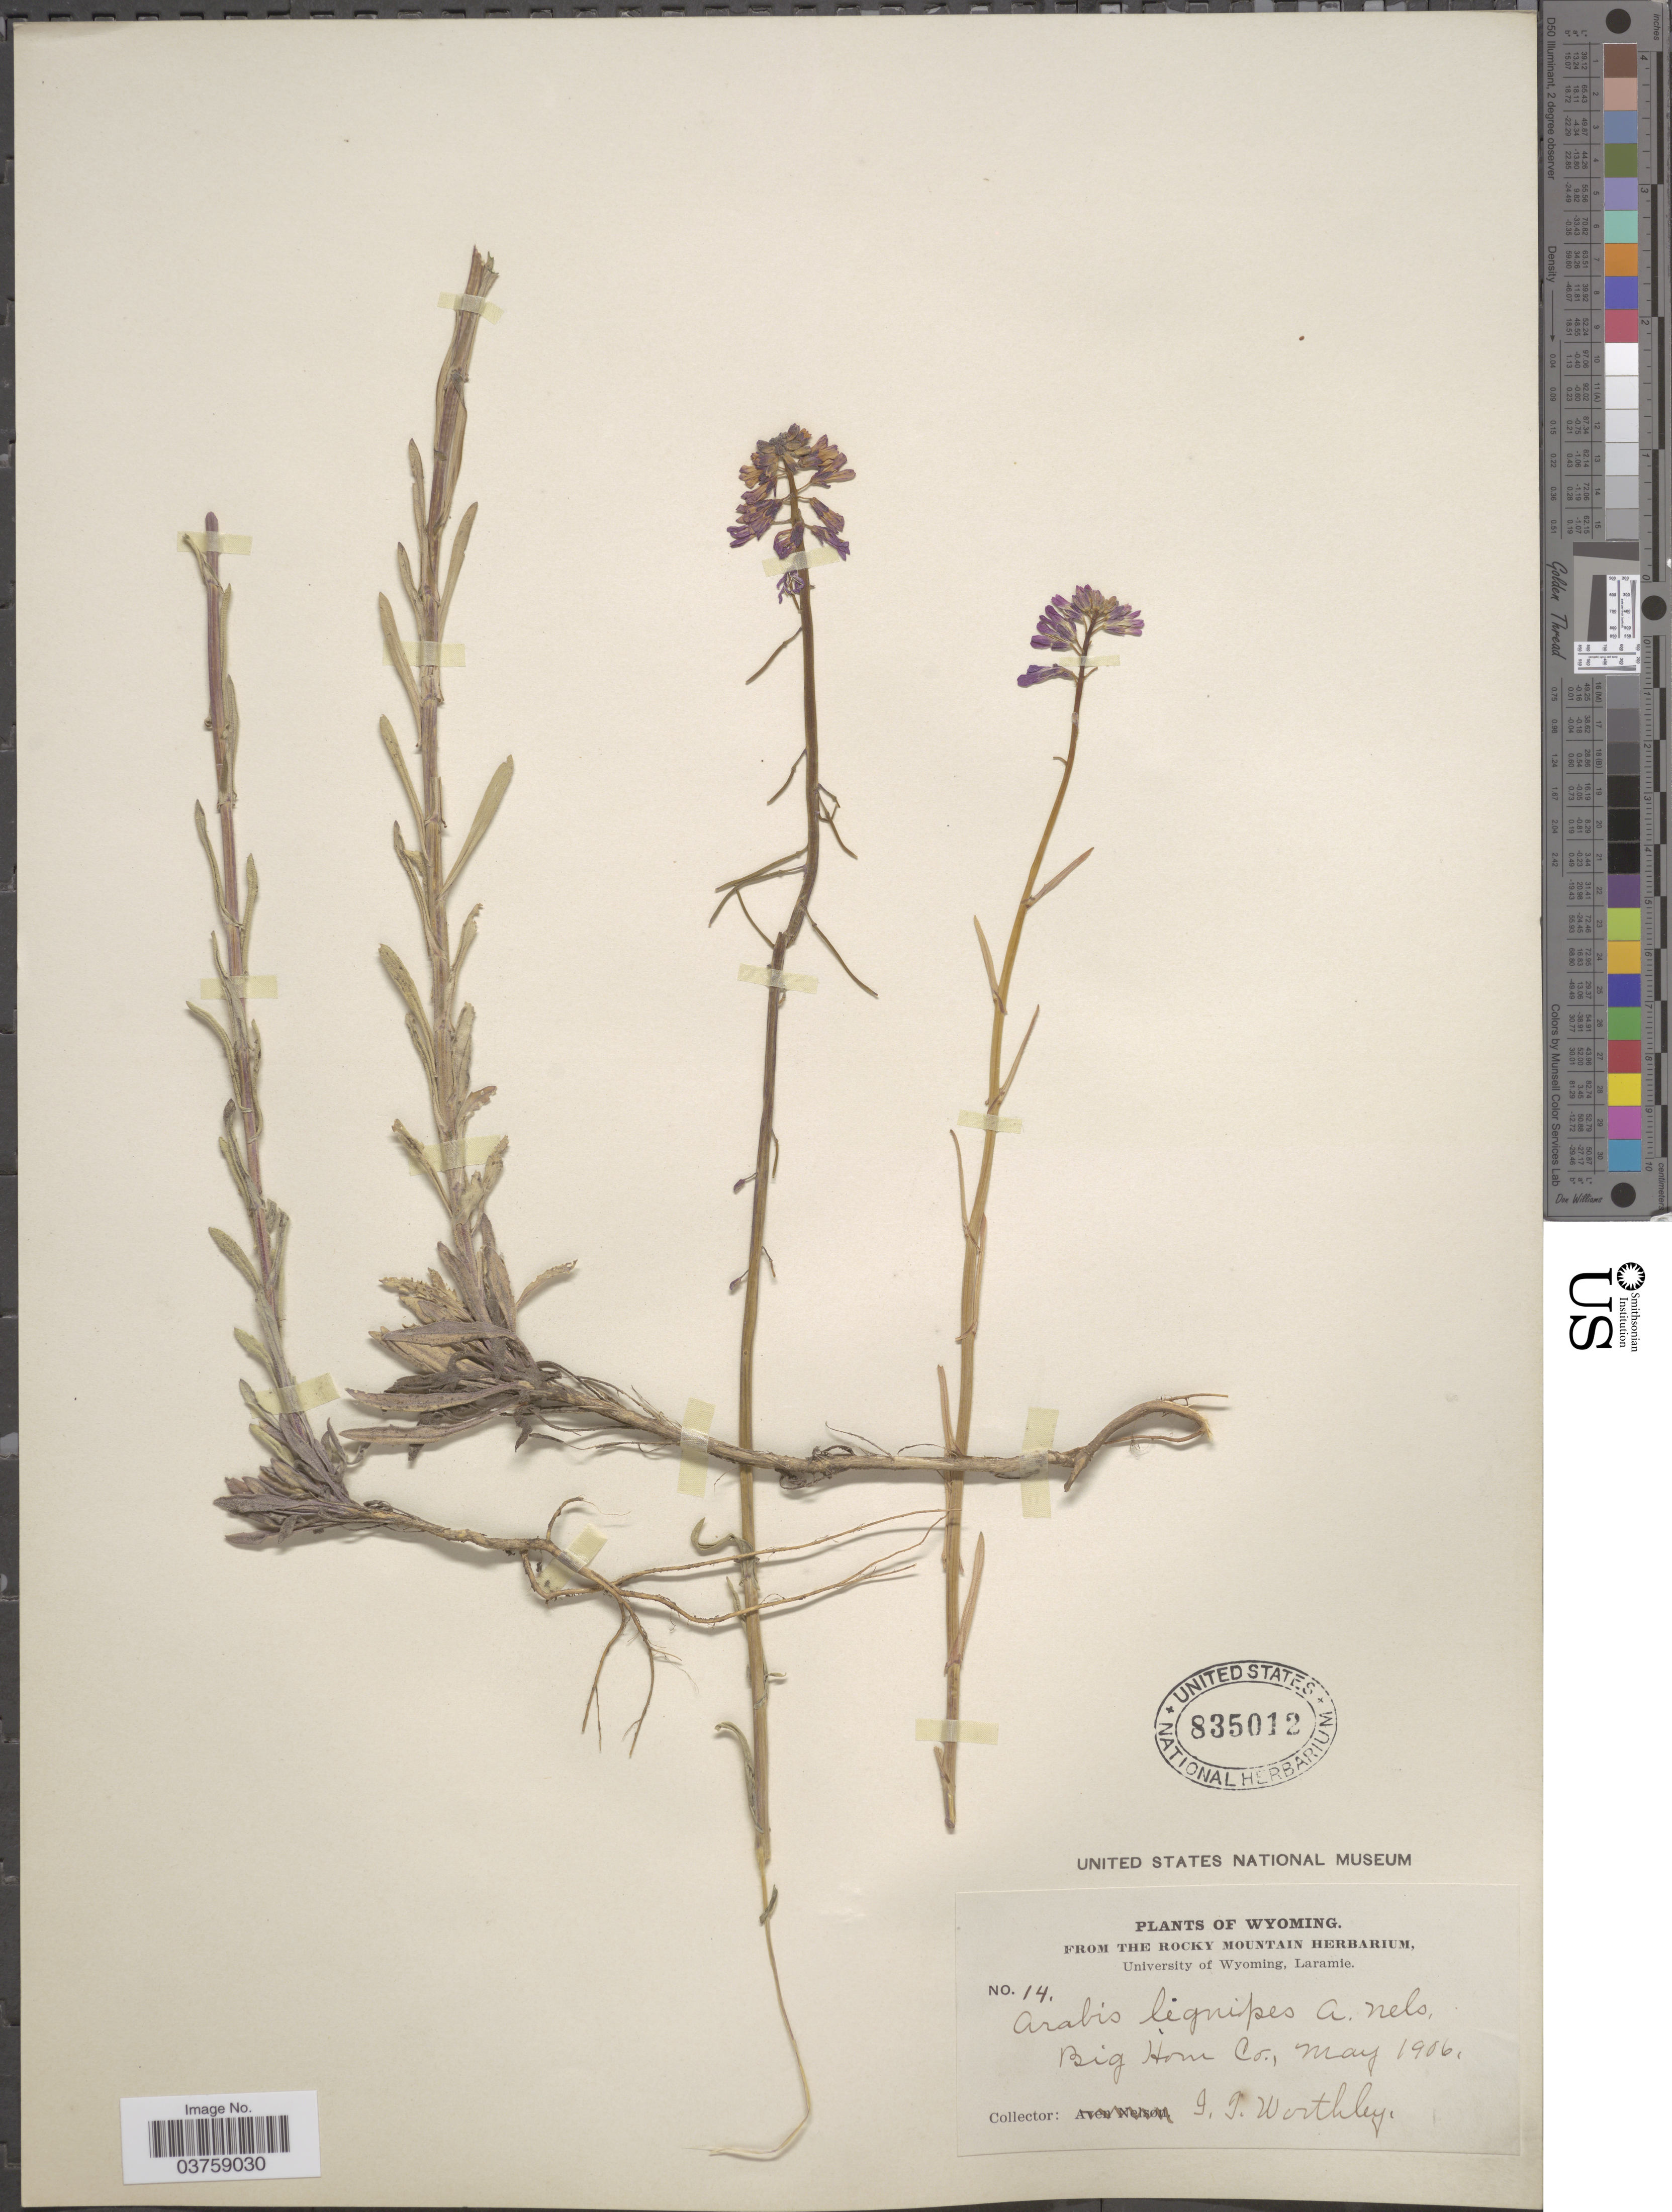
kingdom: Plantae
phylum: Tracheophyta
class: Magnoliopsida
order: Brassicales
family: Brassicaceae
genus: Arabis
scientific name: Arabis sparsiflora var. subvillosa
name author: (S. Watson) Rollins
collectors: I. Worthley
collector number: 14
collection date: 1906-05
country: United States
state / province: Wyoming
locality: Big Horn Co.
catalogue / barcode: US 835012